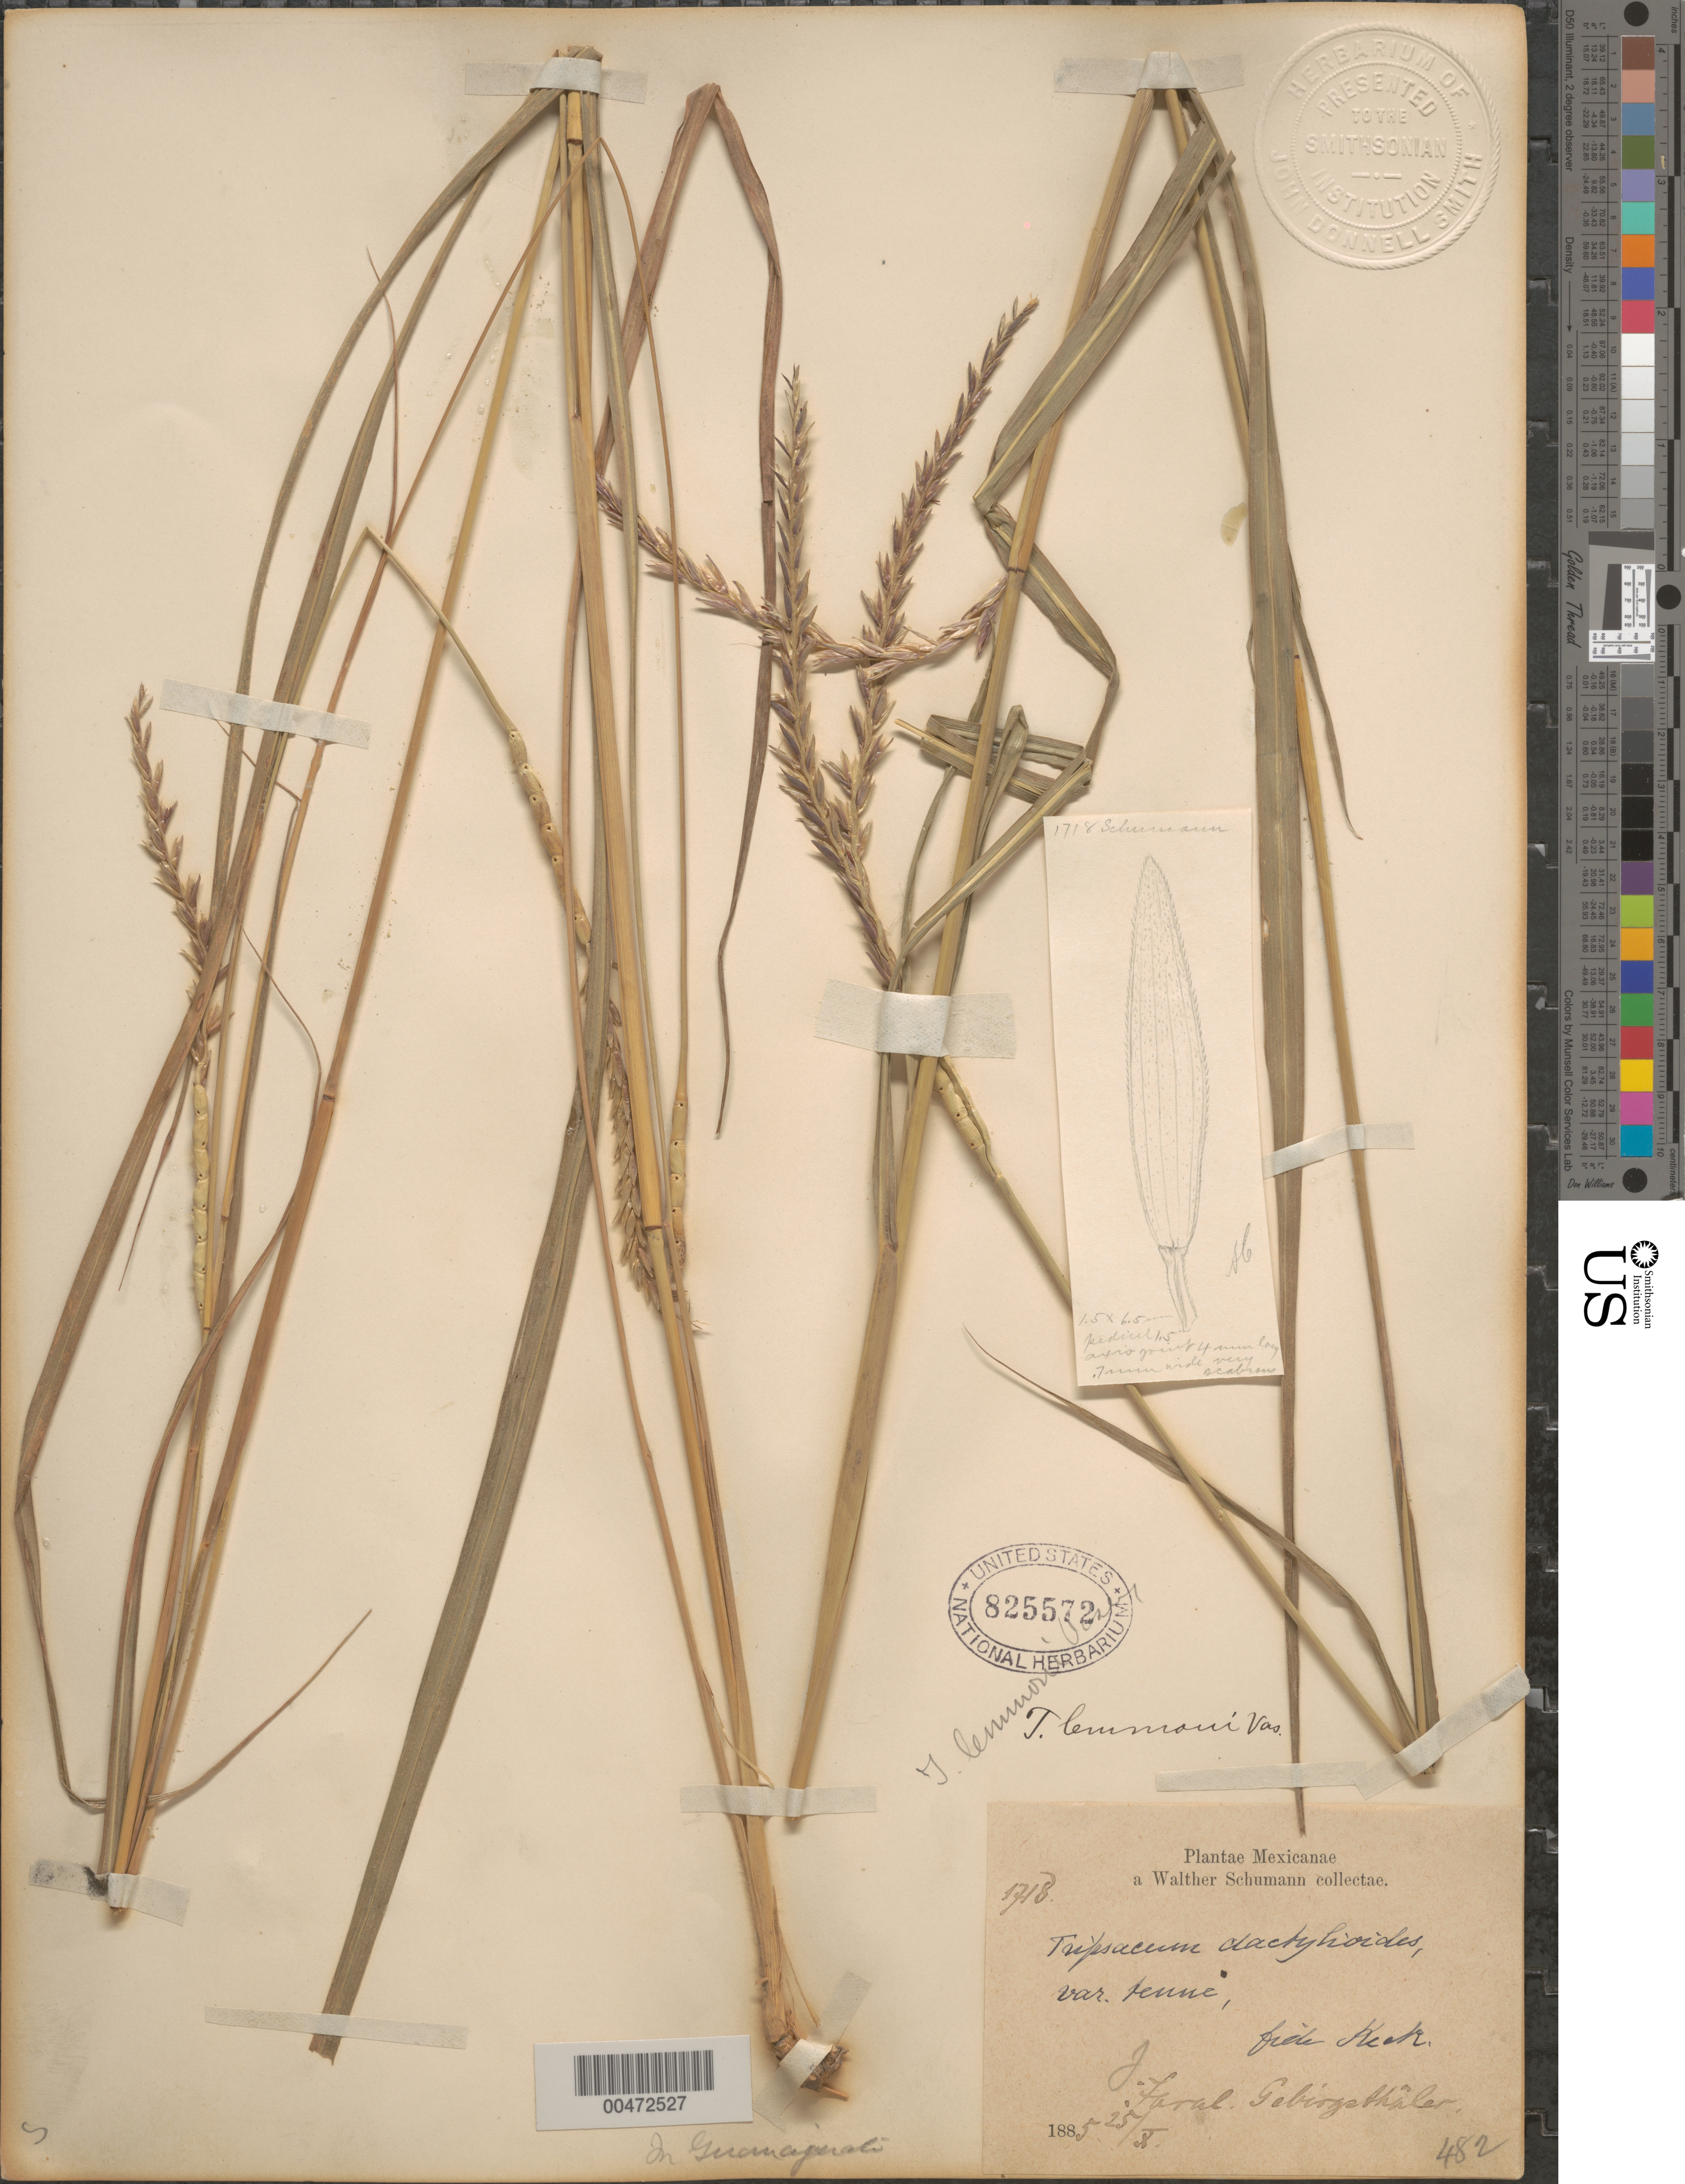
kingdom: Plantae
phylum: Tracheophyta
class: Liliopsida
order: Poales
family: Poaceae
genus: Tripsacum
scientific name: Tripsacum lanceolatum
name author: Rupr. ex E. Fourn.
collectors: W. Schumann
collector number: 1718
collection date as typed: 25 Oct 1885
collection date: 1885-10-25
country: Mexico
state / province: Guanajuato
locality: Jaral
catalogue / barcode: US 825572